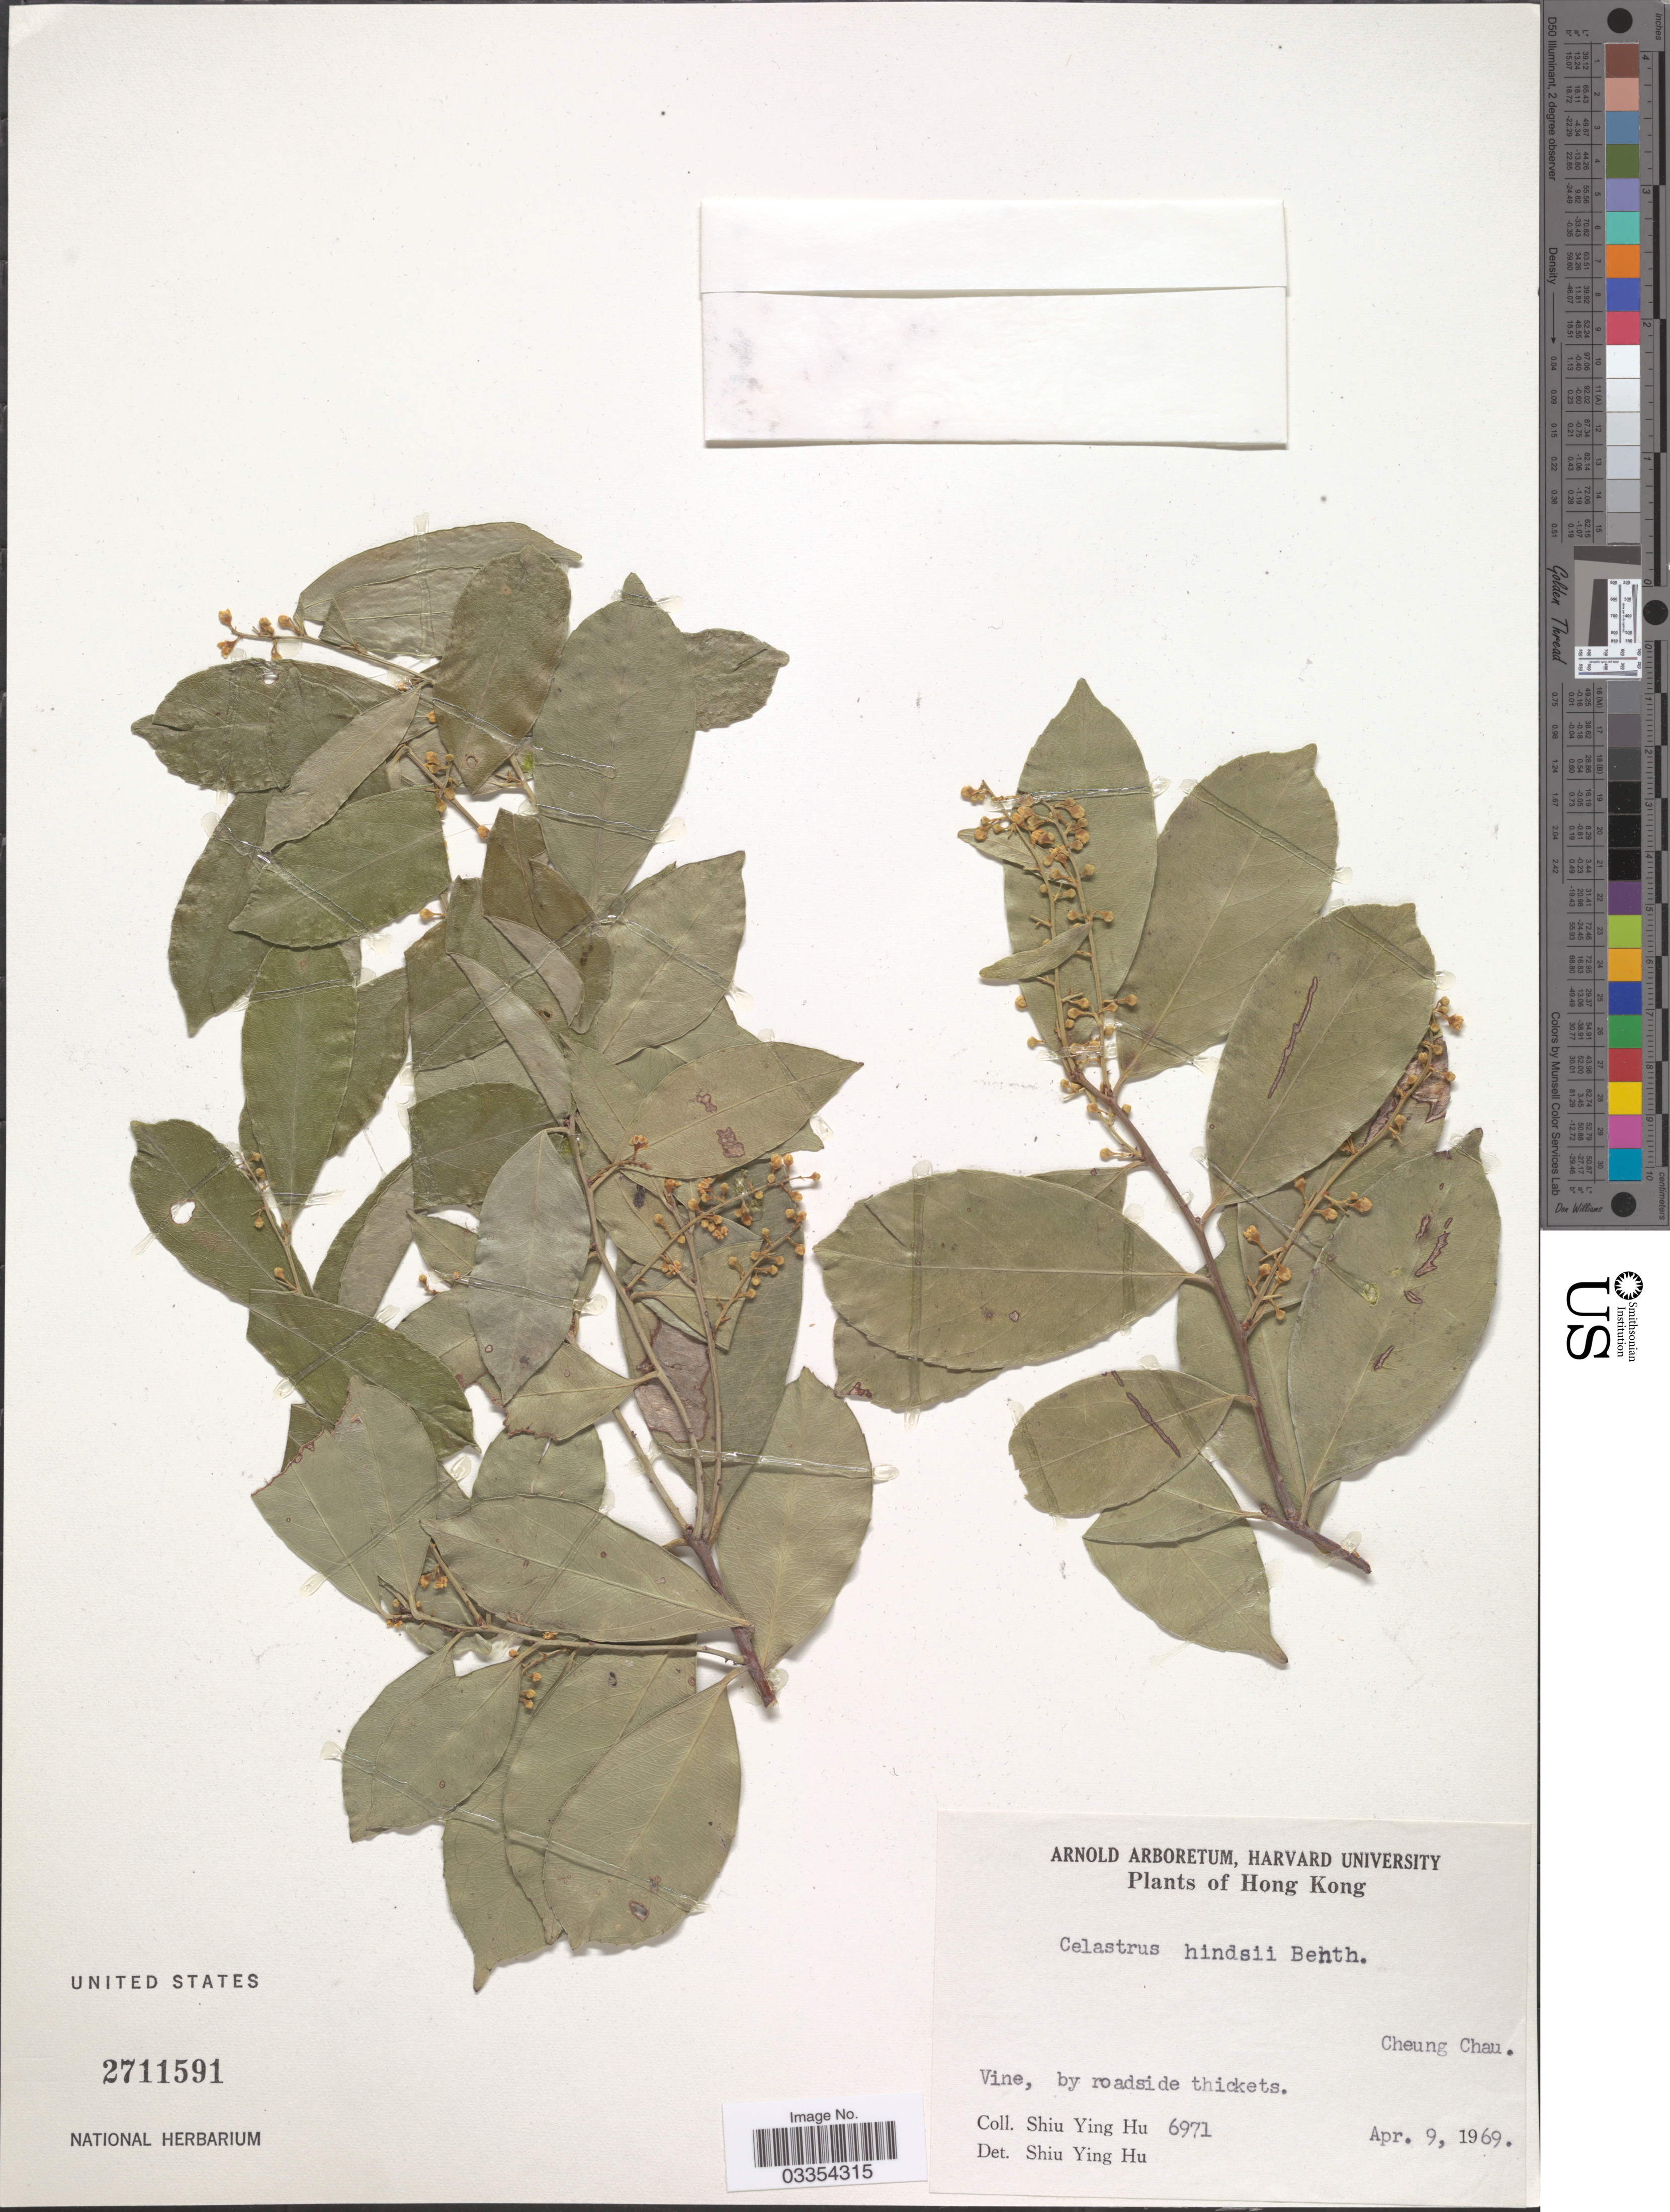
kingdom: Plantae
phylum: Tracheophyta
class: Magnoliopsida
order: Celastrales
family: Celastraceae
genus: Celastrus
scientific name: Celastrus hindsii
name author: Benth.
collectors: S. Y. Hu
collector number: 6971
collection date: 1969-04-09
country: China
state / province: Hong Kong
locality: Cheung Chau.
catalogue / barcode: US 2711591